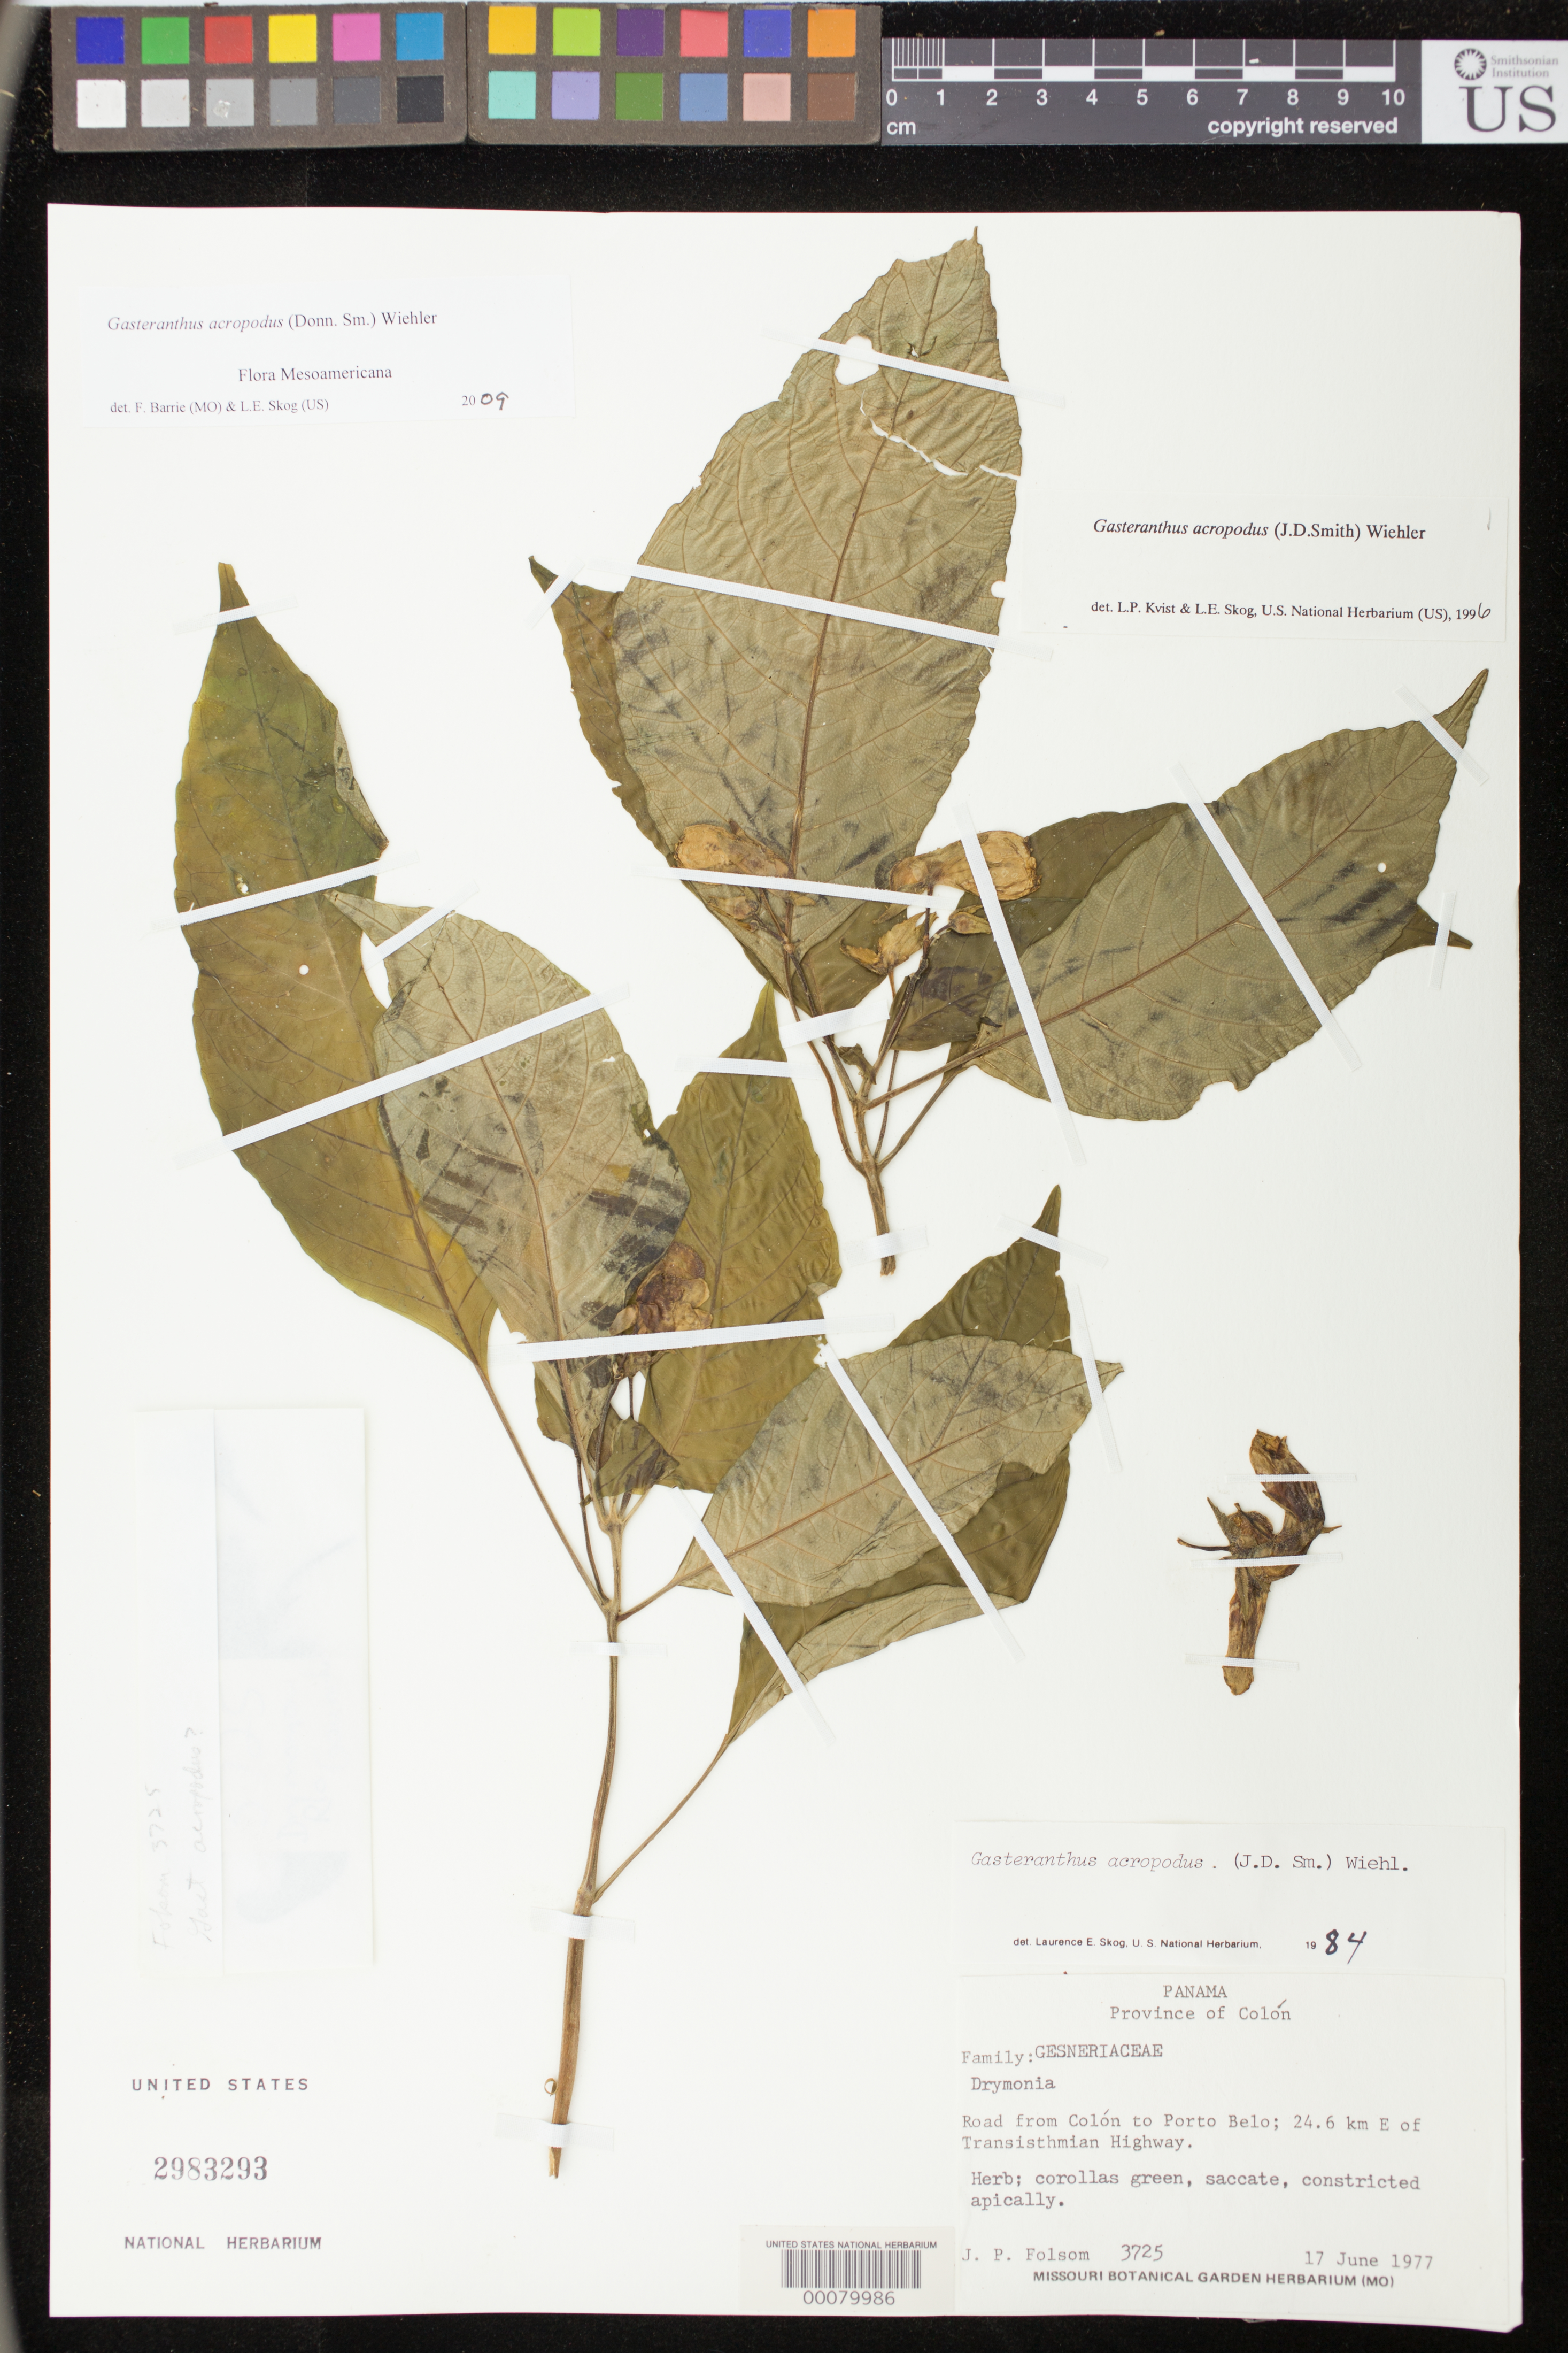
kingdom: Plantae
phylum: Tracheophyta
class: Magnoliopsida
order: Lamiales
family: Gesneriaceae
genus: Gasteranthus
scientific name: Gasteranthus acropodus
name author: (Donn. Sm.) Wiehler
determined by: Skog, Laurence E.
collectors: J. P. Folsom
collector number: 3725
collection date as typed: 17 Jun 1977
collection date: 1977-06-17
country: Panama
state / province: Colón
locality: Road from Colón to Porto Belo, 24.6 km E of Transisthmian Highway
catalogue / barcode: US 2983293